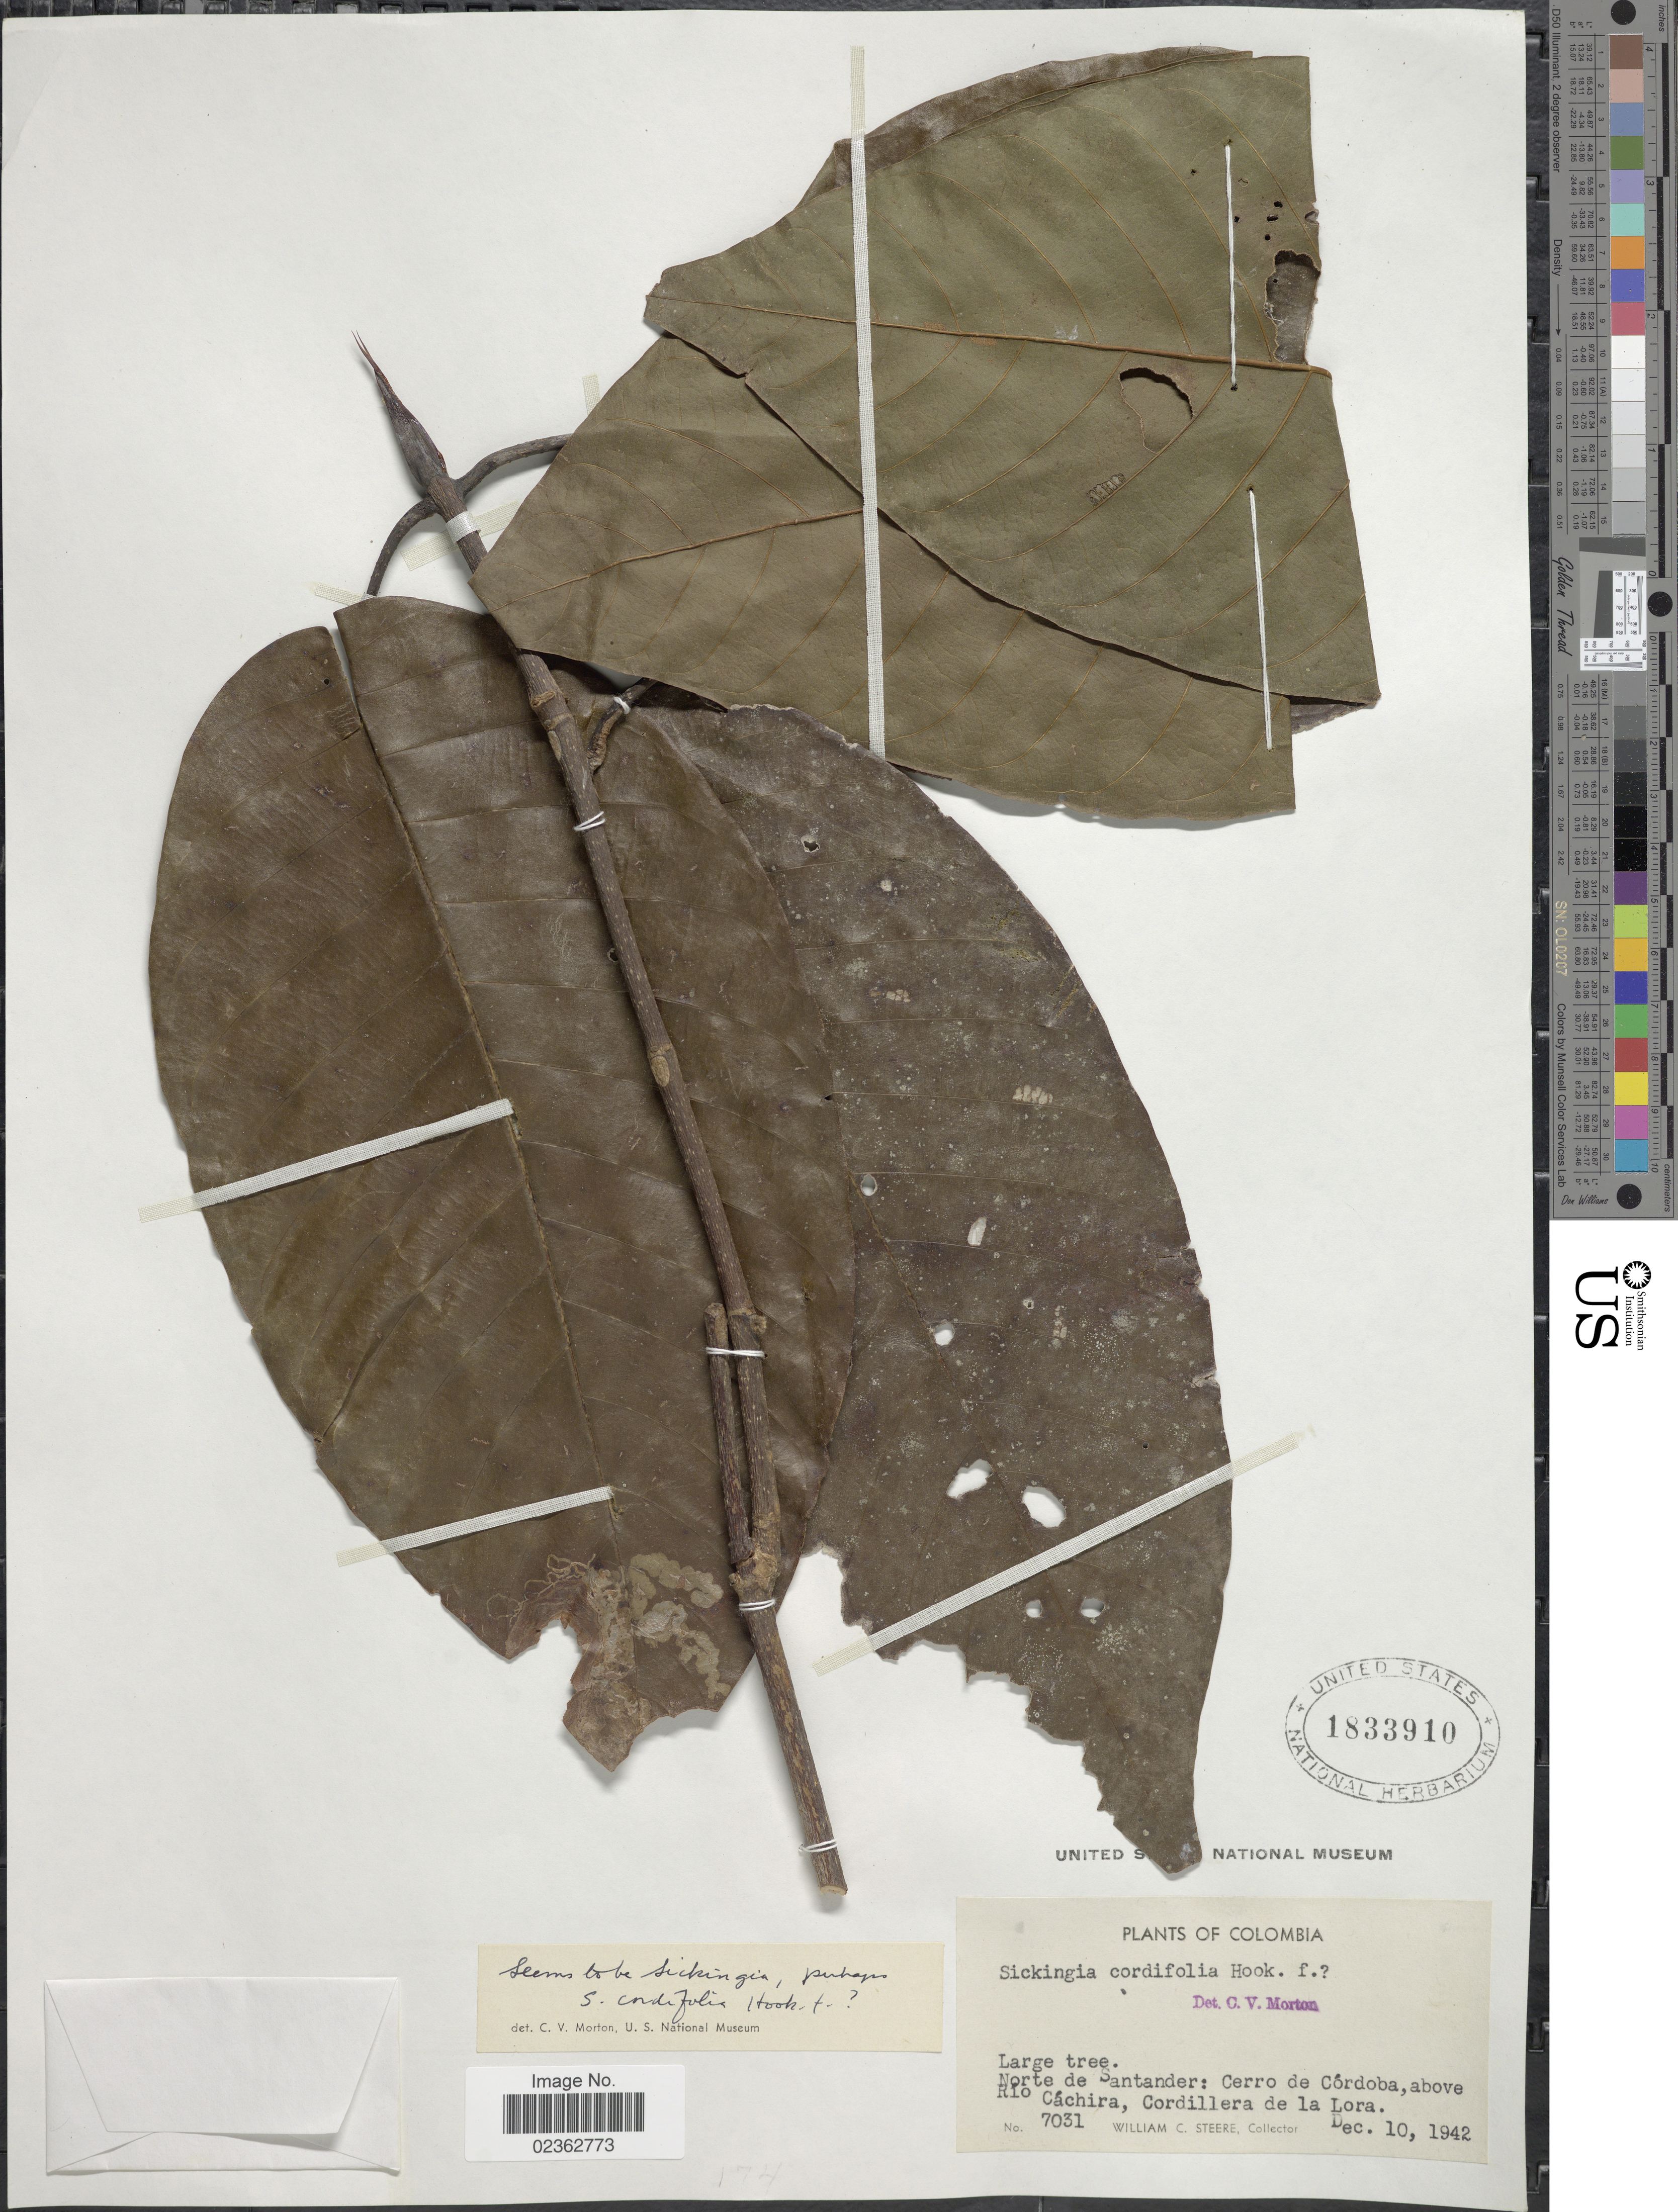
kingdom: Plantae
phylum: Tracheophyta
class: Magnoliopsida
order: Gentianales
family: Rubiaceae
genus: Simira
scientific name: Simira cordifolia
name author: (Hook. f.) Steyerm.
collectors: W. C. Steere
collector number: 7031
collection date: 1942-12-10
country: Colombia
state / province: Norte de Santander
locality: Cerro de Cordoba, above Rio Cachira, Cordillera de La Lora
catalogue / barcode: US 1833910